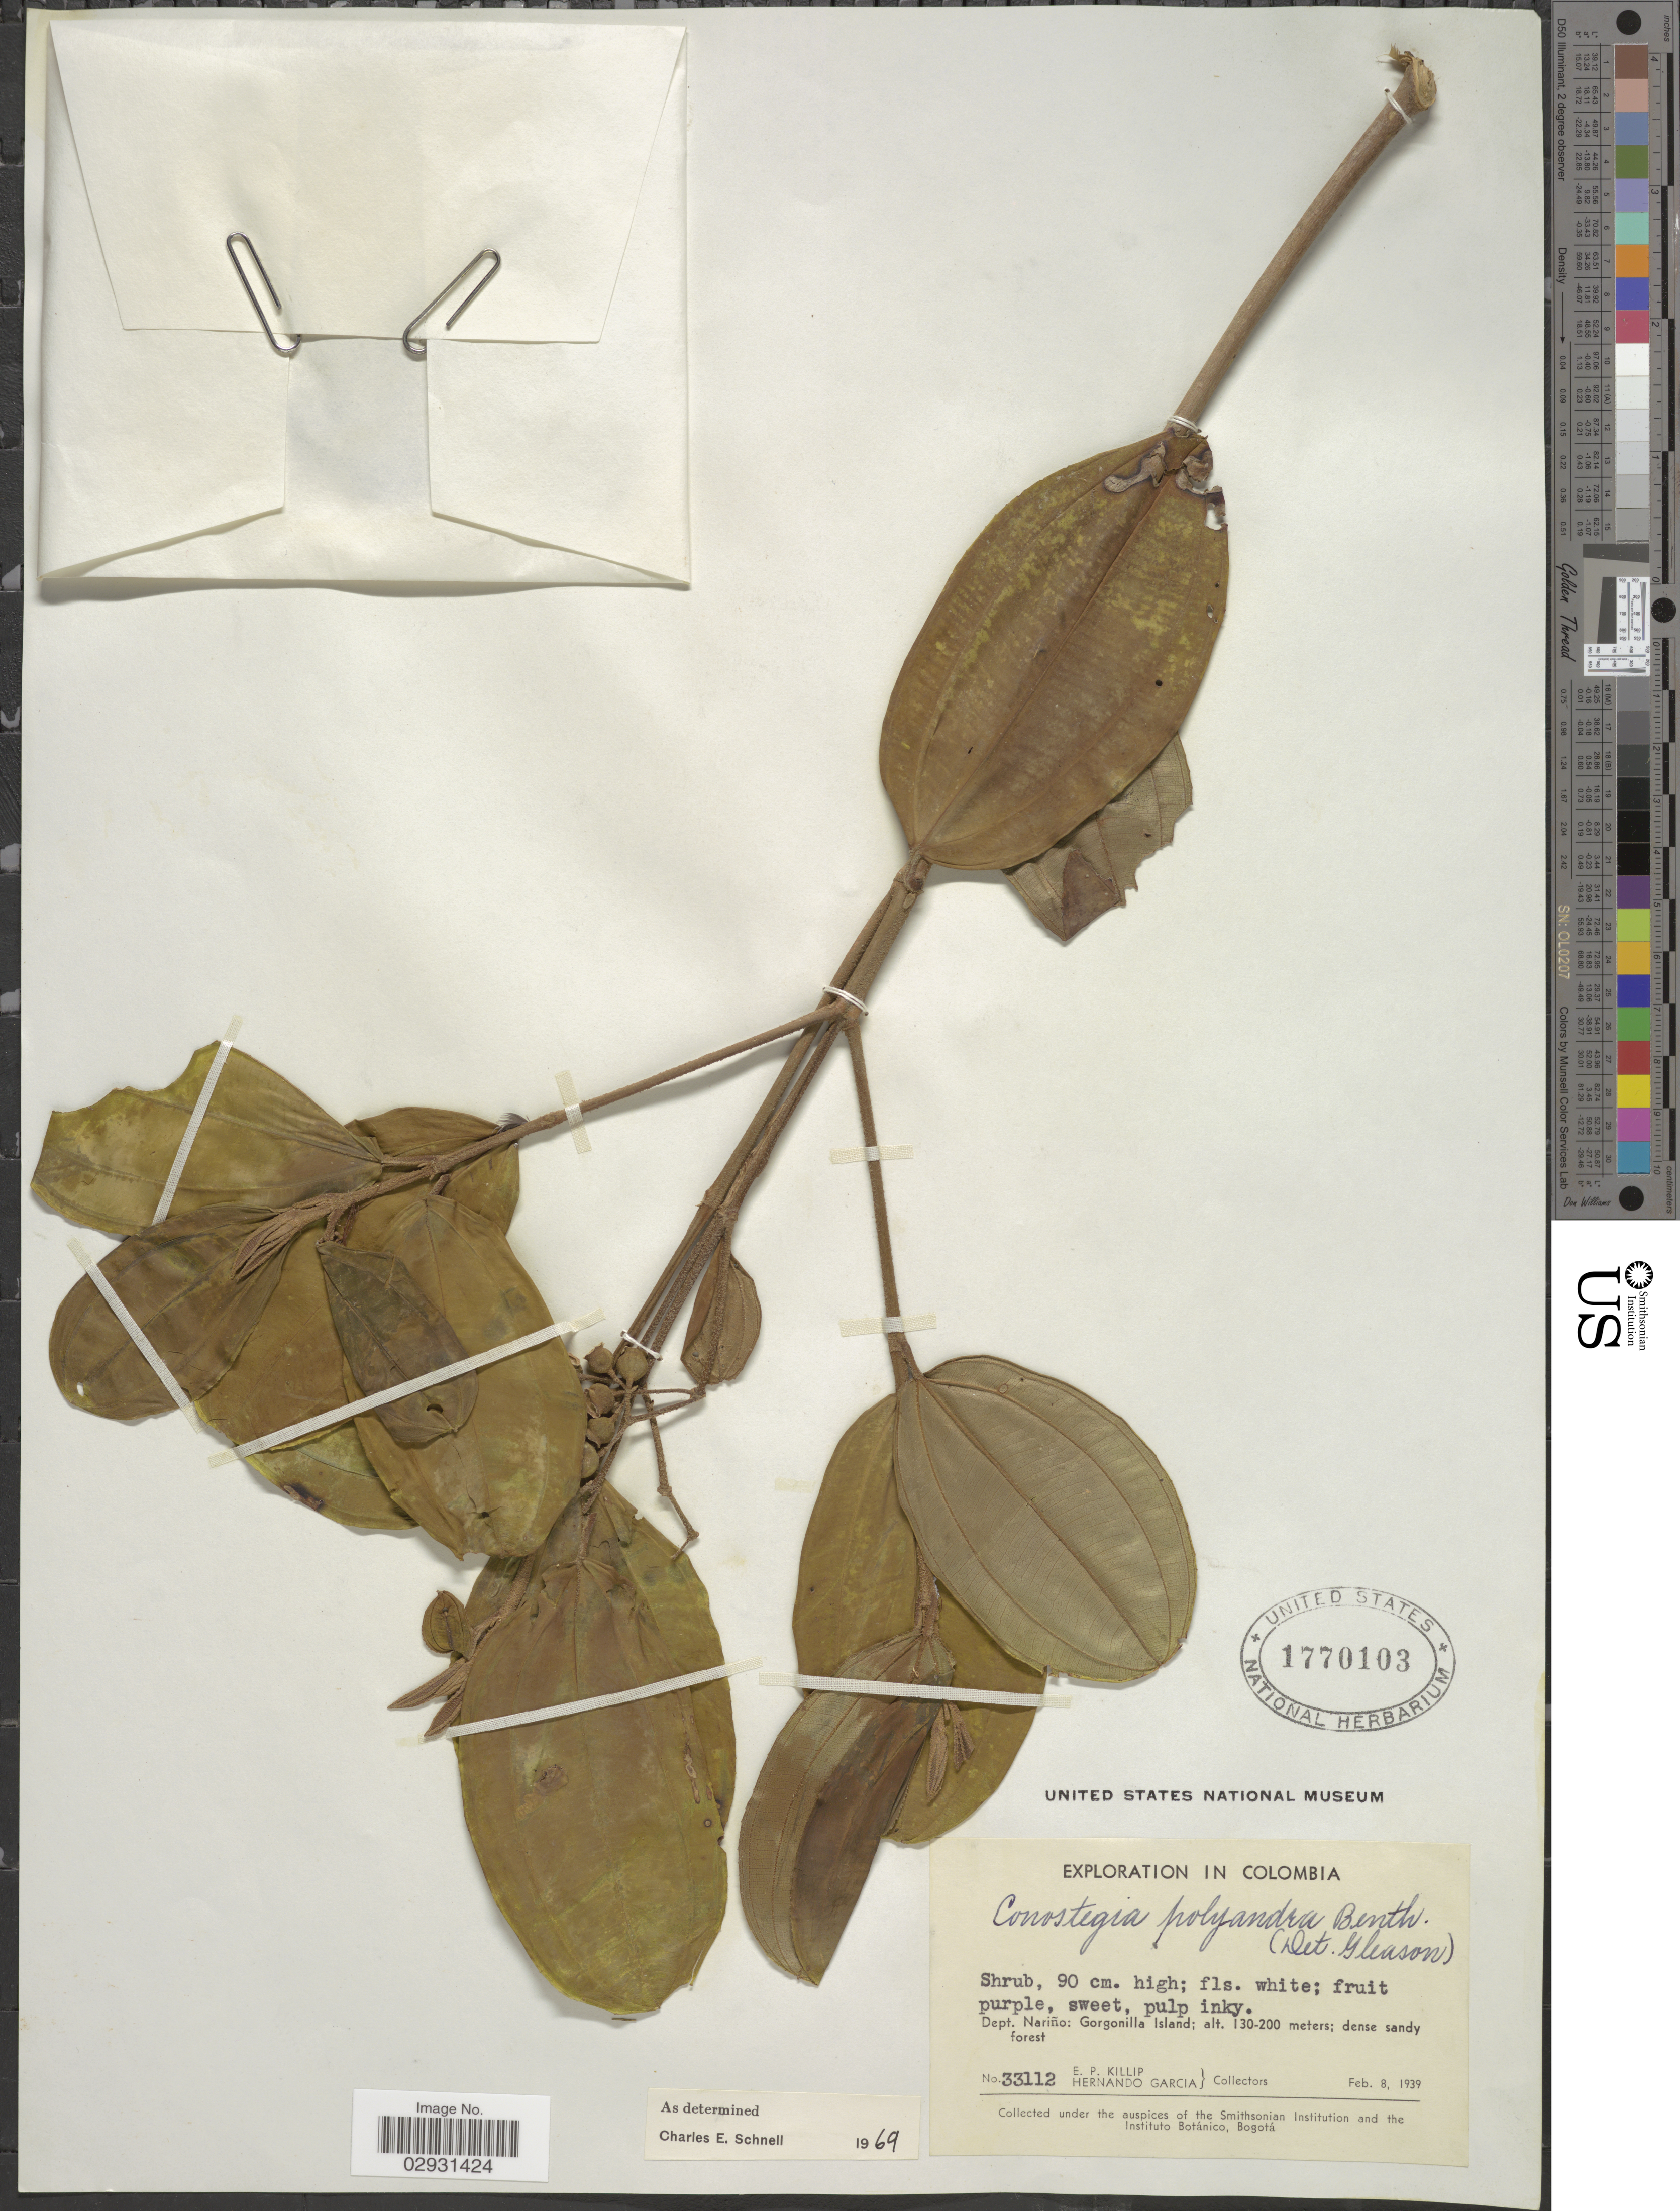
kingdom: Plantae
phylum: Tracheophyta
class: Magnoliopsida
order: Myrtales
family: Melastomataceae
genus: Conostegia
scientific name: Conostegia polyandra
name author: Benth.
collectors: E. P. Killip & H. Garcia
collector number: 33112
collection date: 1939-02-08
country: Colombia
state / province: Nariño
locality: Dept. Nariño: Gorgonilla Island.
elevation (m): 130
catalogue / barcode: US 1770103